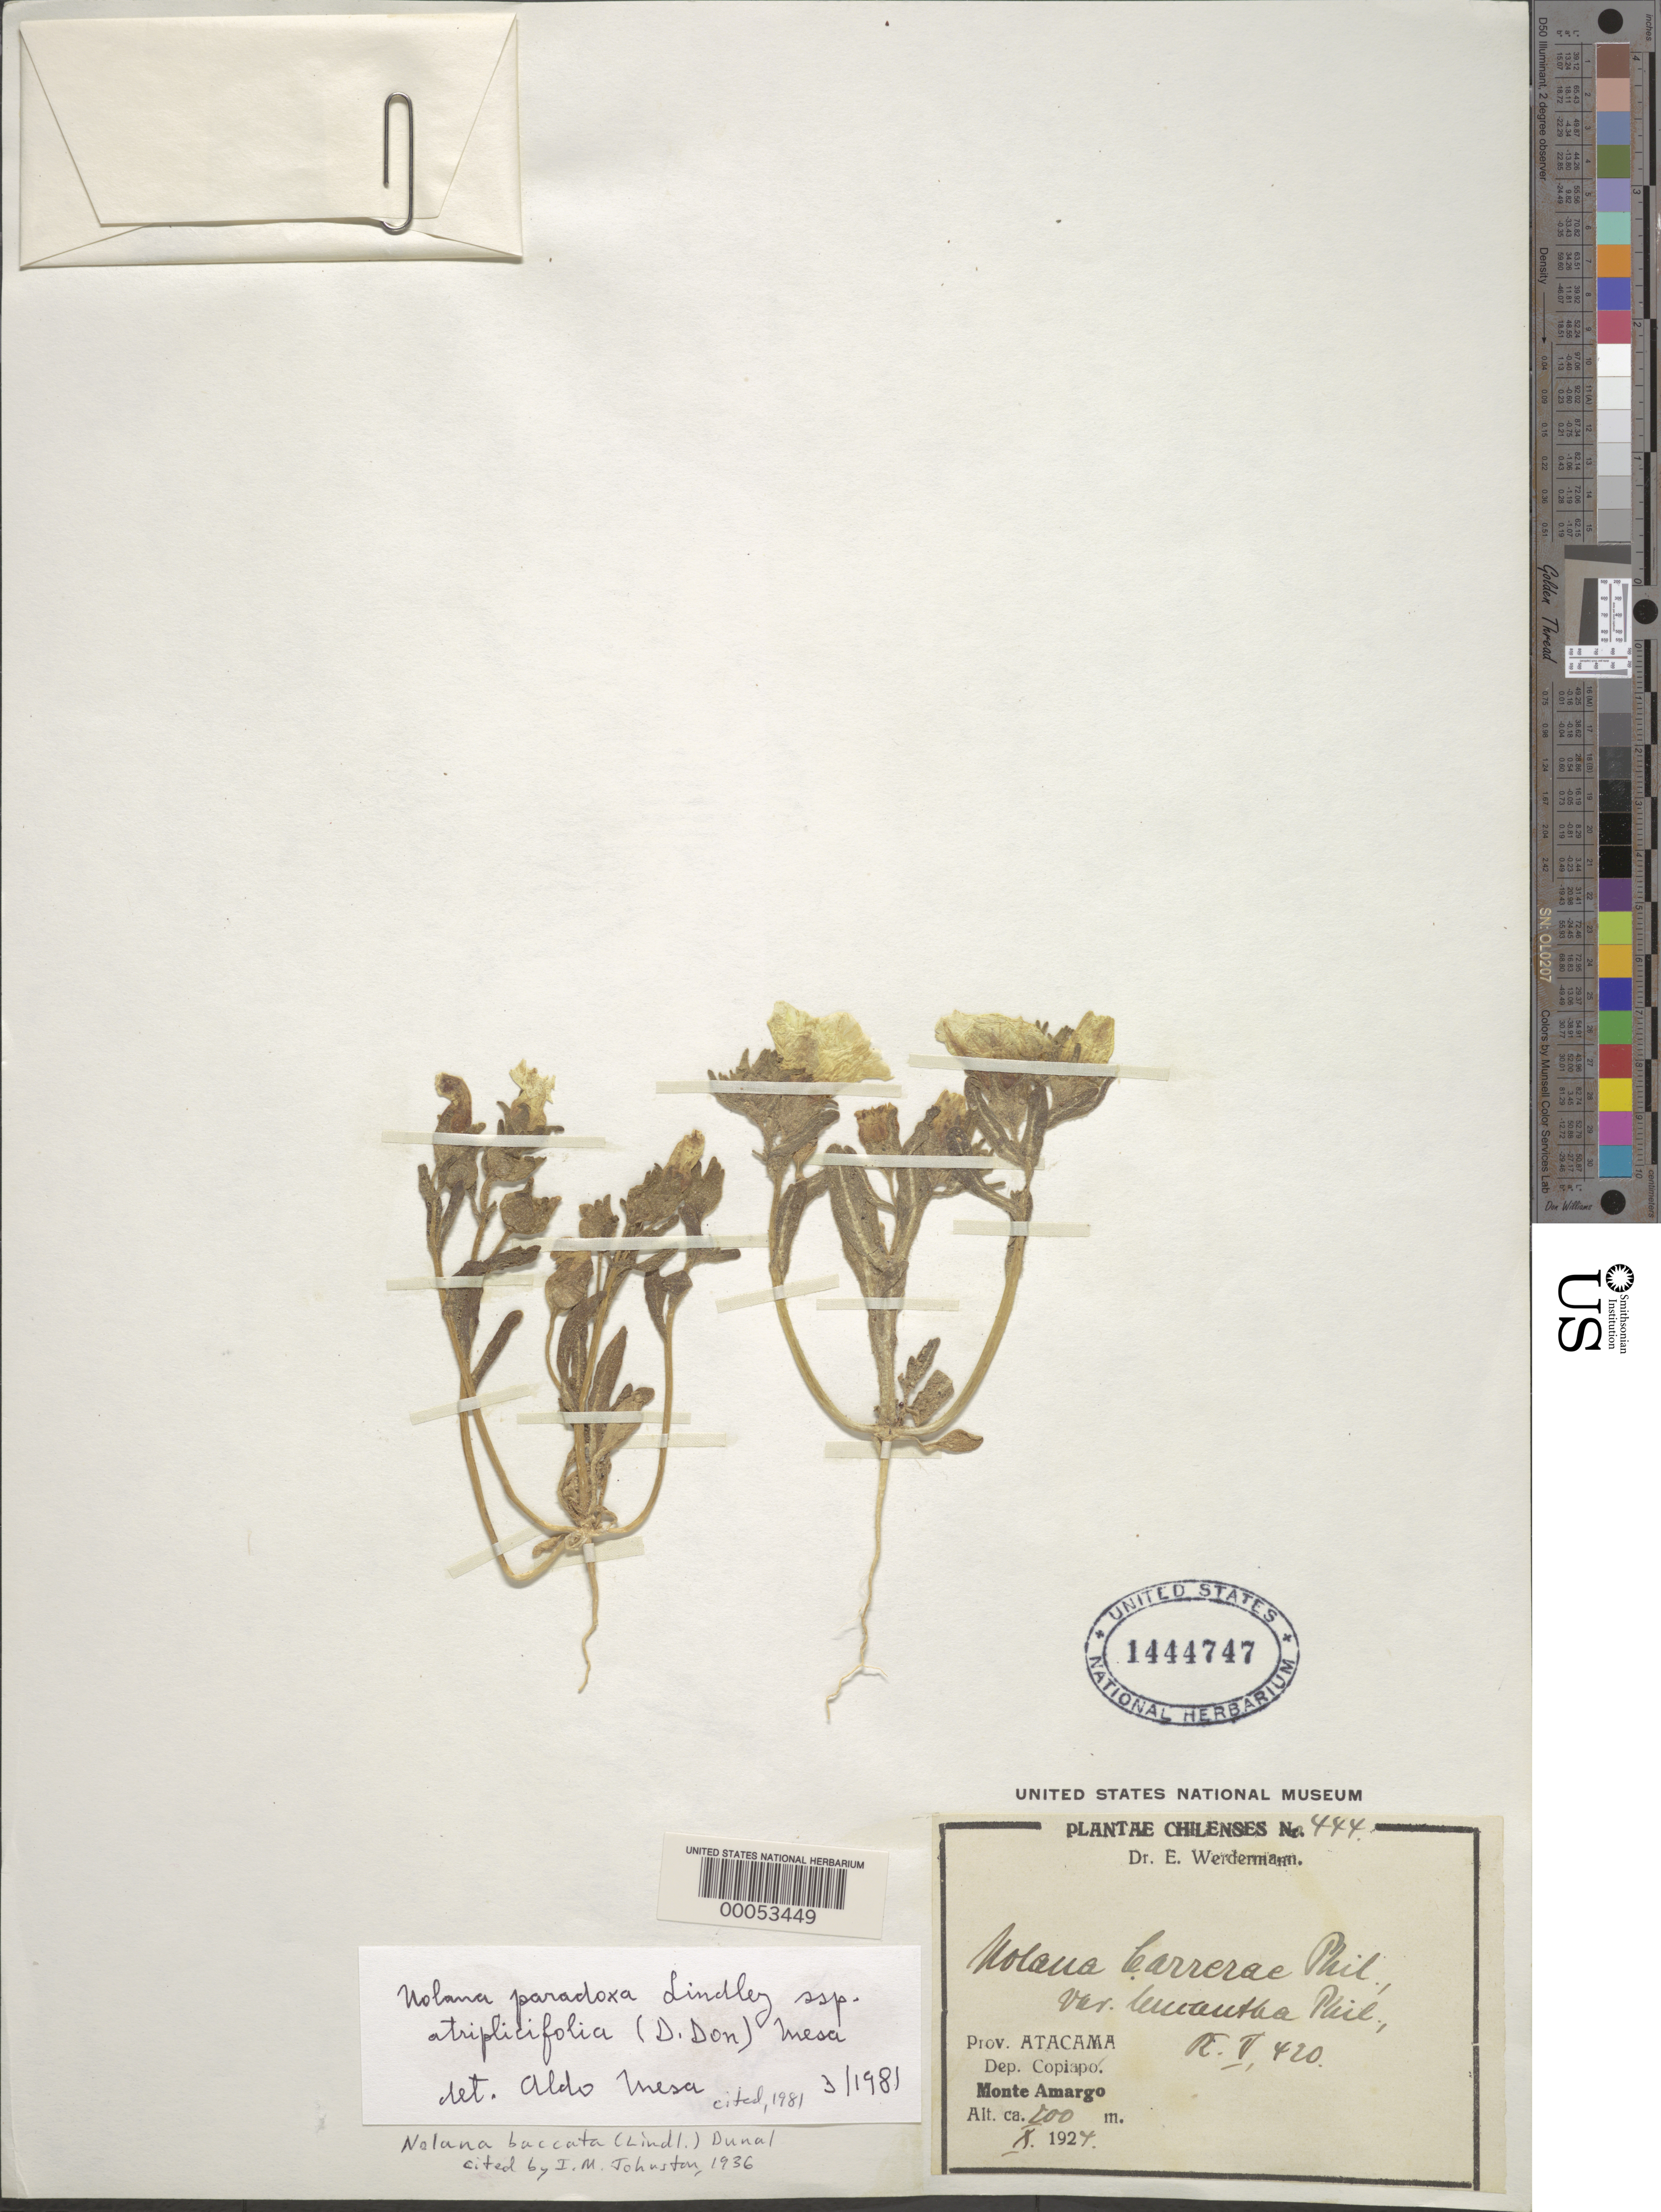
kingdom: Plantae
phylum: Tracheophyta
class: Magnoliopsida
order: Solanales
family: Solanaceae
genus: Nolana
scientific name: Nolana paradoxa subsp. atriplicifolia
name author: (Reider) Mesa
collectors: E. Werdermann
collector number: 444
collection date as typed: Oct 1924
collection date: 1924-10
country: Chile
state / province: Atacama (III)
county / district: Copiapó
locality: Monte amargo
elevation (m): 100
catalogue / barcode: US 1444747